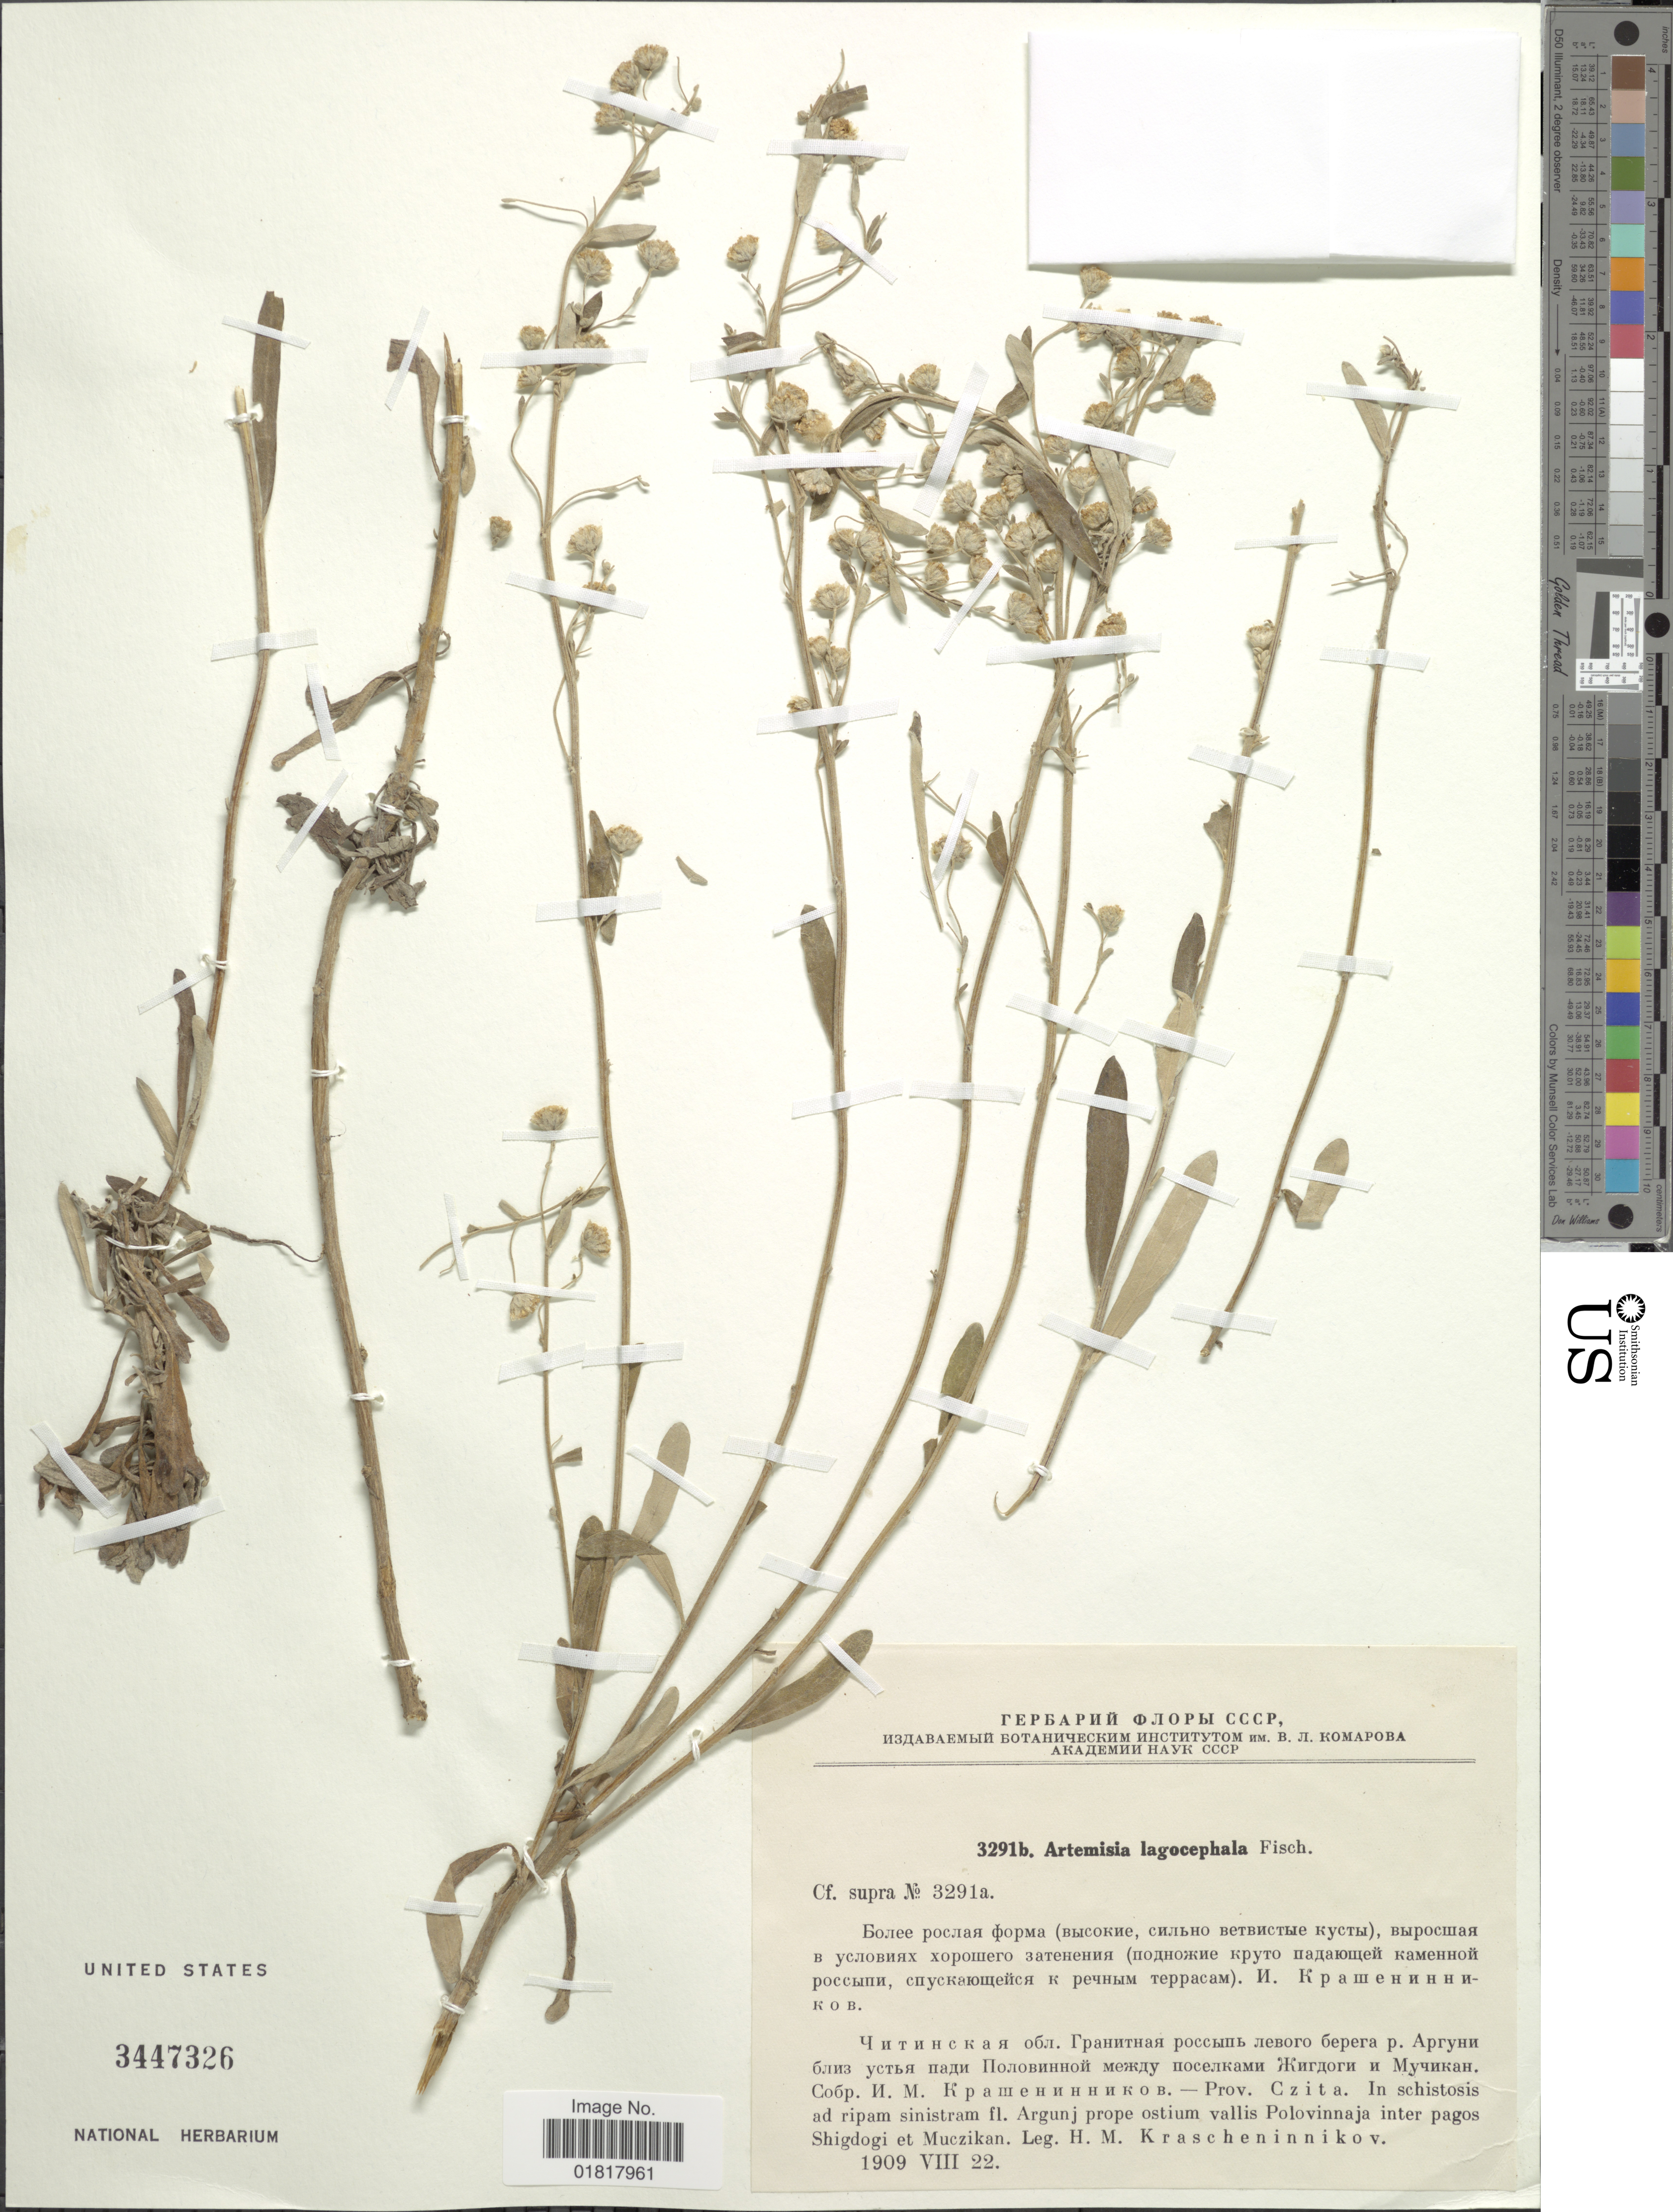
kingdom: Plantae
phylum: Tracheophyta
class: Magnoliopsida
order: Asterales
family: Asteraceae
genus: Artemisia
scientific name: Artemisia lagocephala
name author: (Fisch. ex Besser) DC.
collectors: H. Krascheninnikov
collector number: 3291b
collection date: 1909-08-22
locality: Prov. Czita., in schistosis ad ripam sinistram fl. Argunj prope ostium vallis Polovinnaja inter pagos Shigdogi et Muczikan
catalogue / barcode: US 3447326